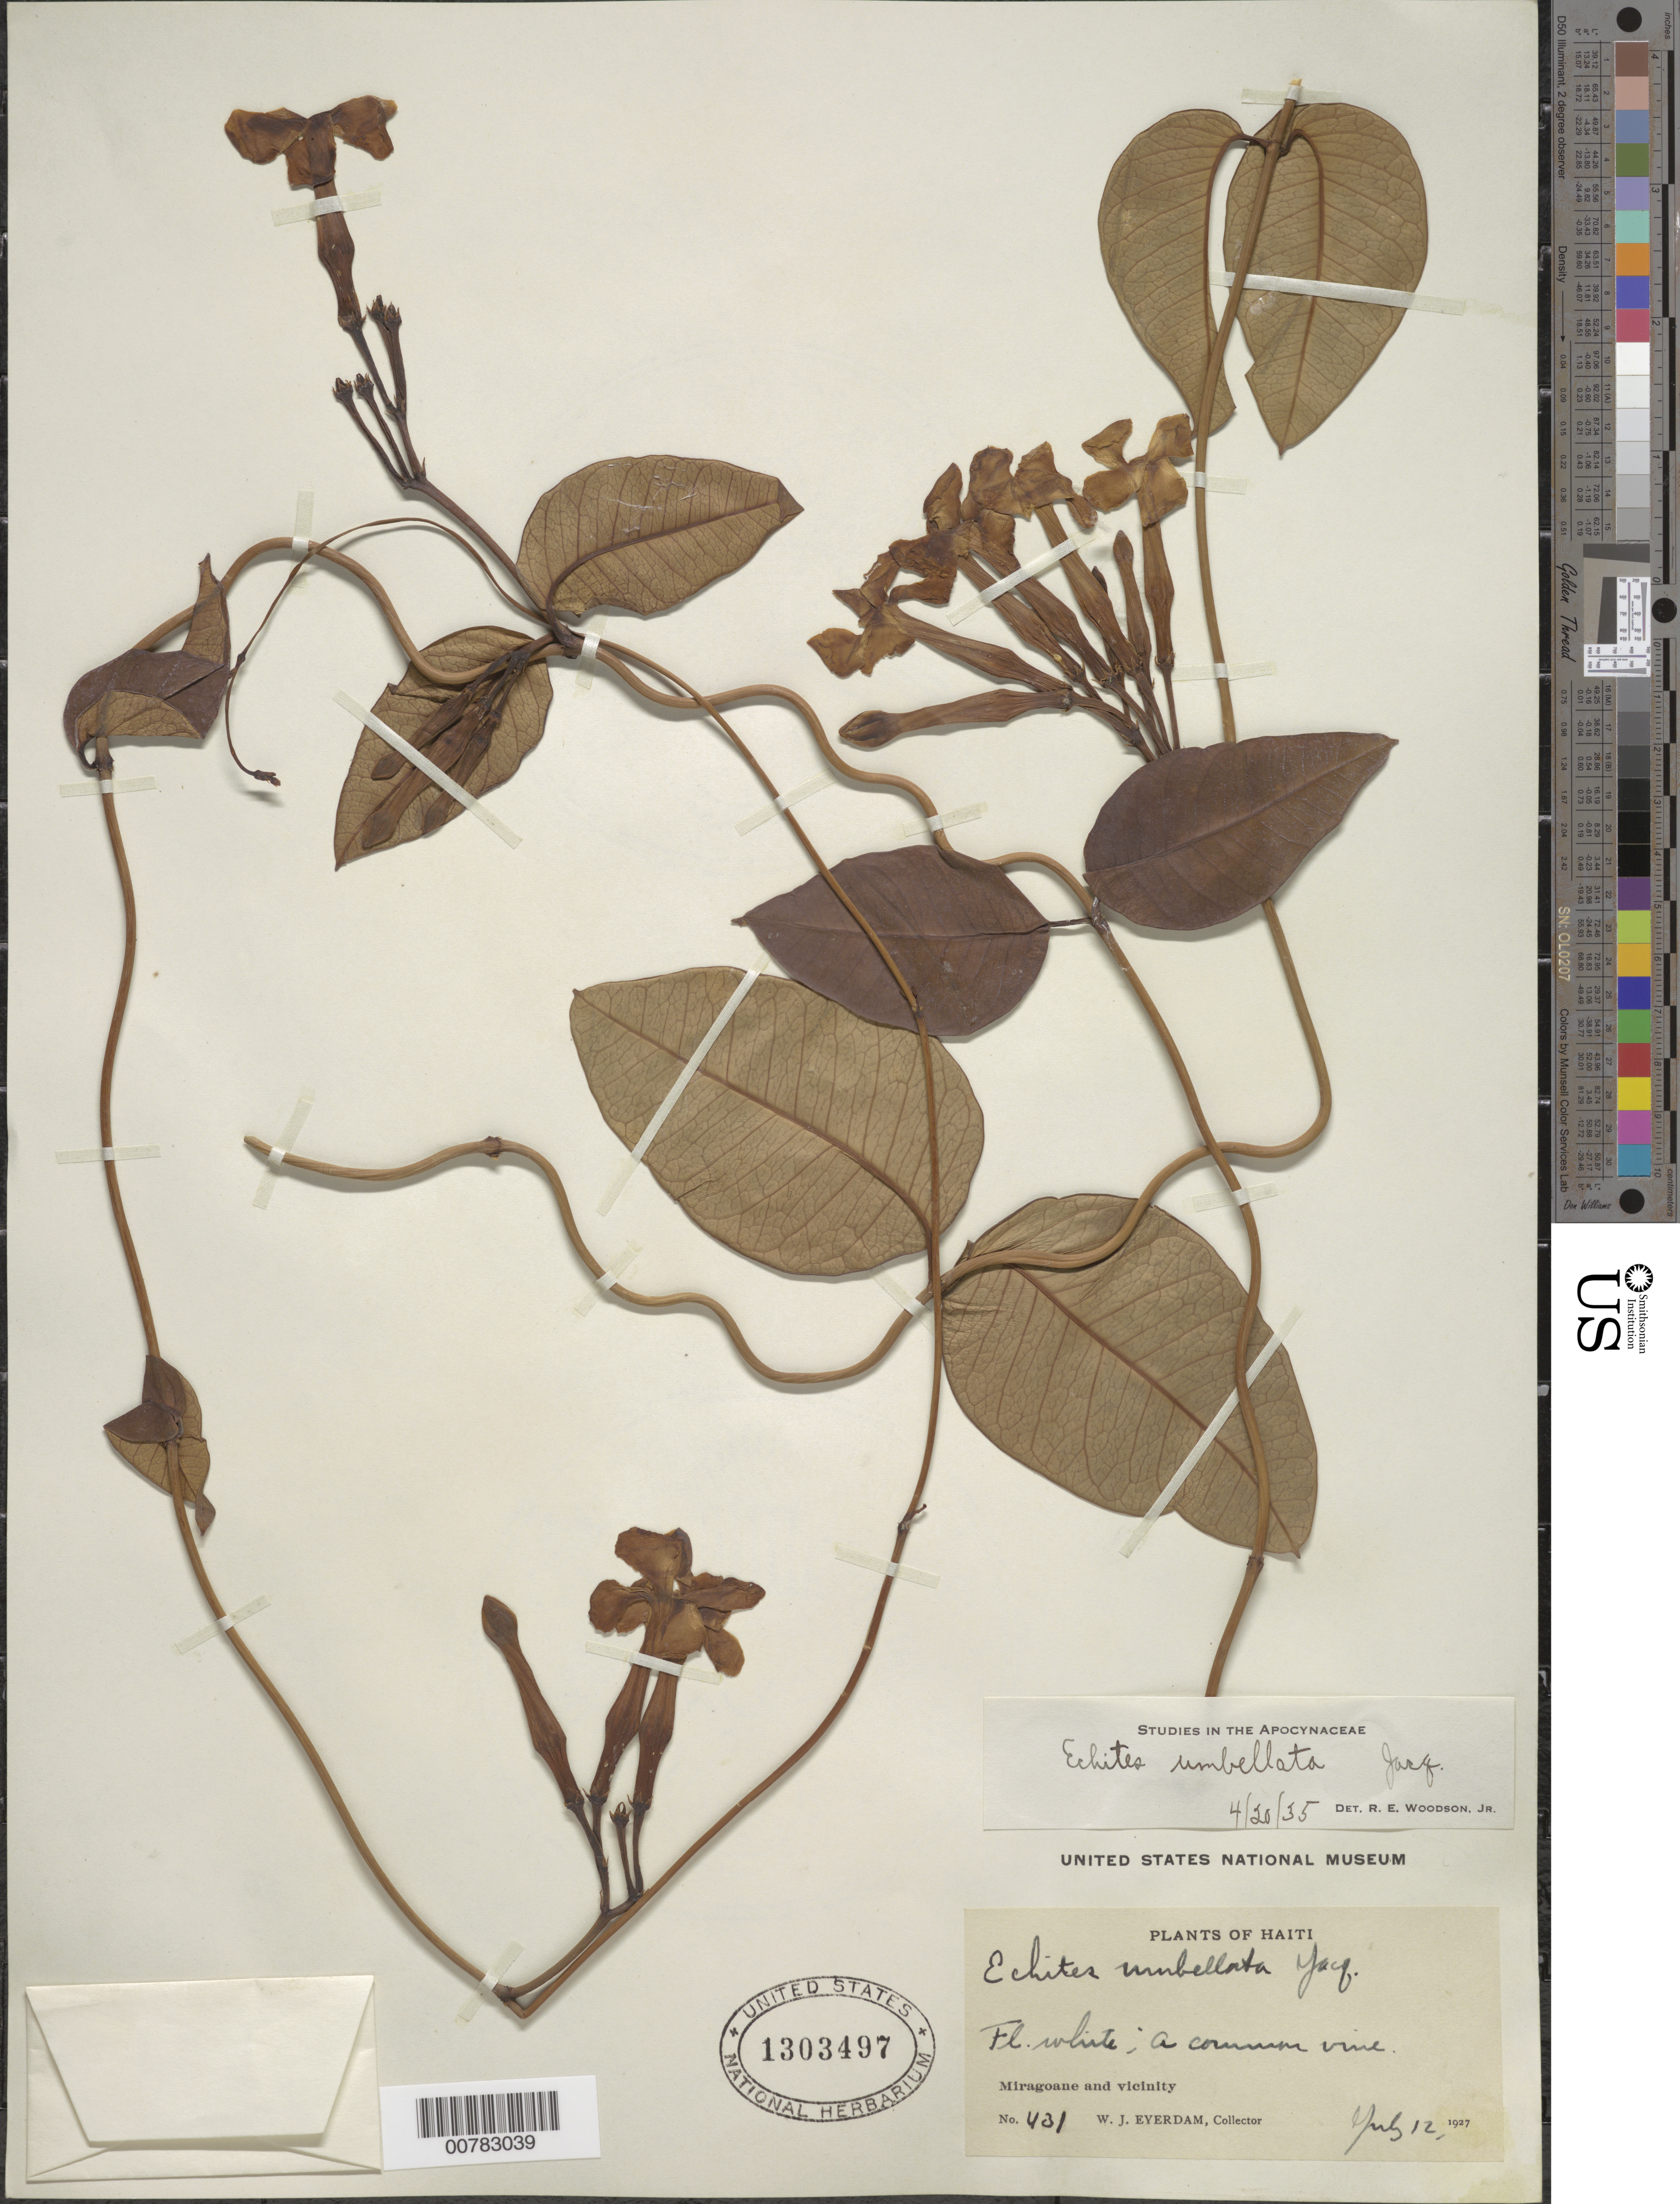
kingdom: Plantae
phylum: Tracheophyta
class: Magnoliopsida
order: Gentianales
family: Apocynaceae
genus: Echites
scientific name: Echites umbellatus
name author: Jacq.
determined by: Woodson, R. E., Jr.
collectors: W. J. Eyerdam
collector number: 431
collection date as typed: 12 Jul 1927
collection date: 1927-07-12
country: Haiti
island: Hispaniola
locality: Miragoane and vicinity.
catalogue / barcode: US 1303497